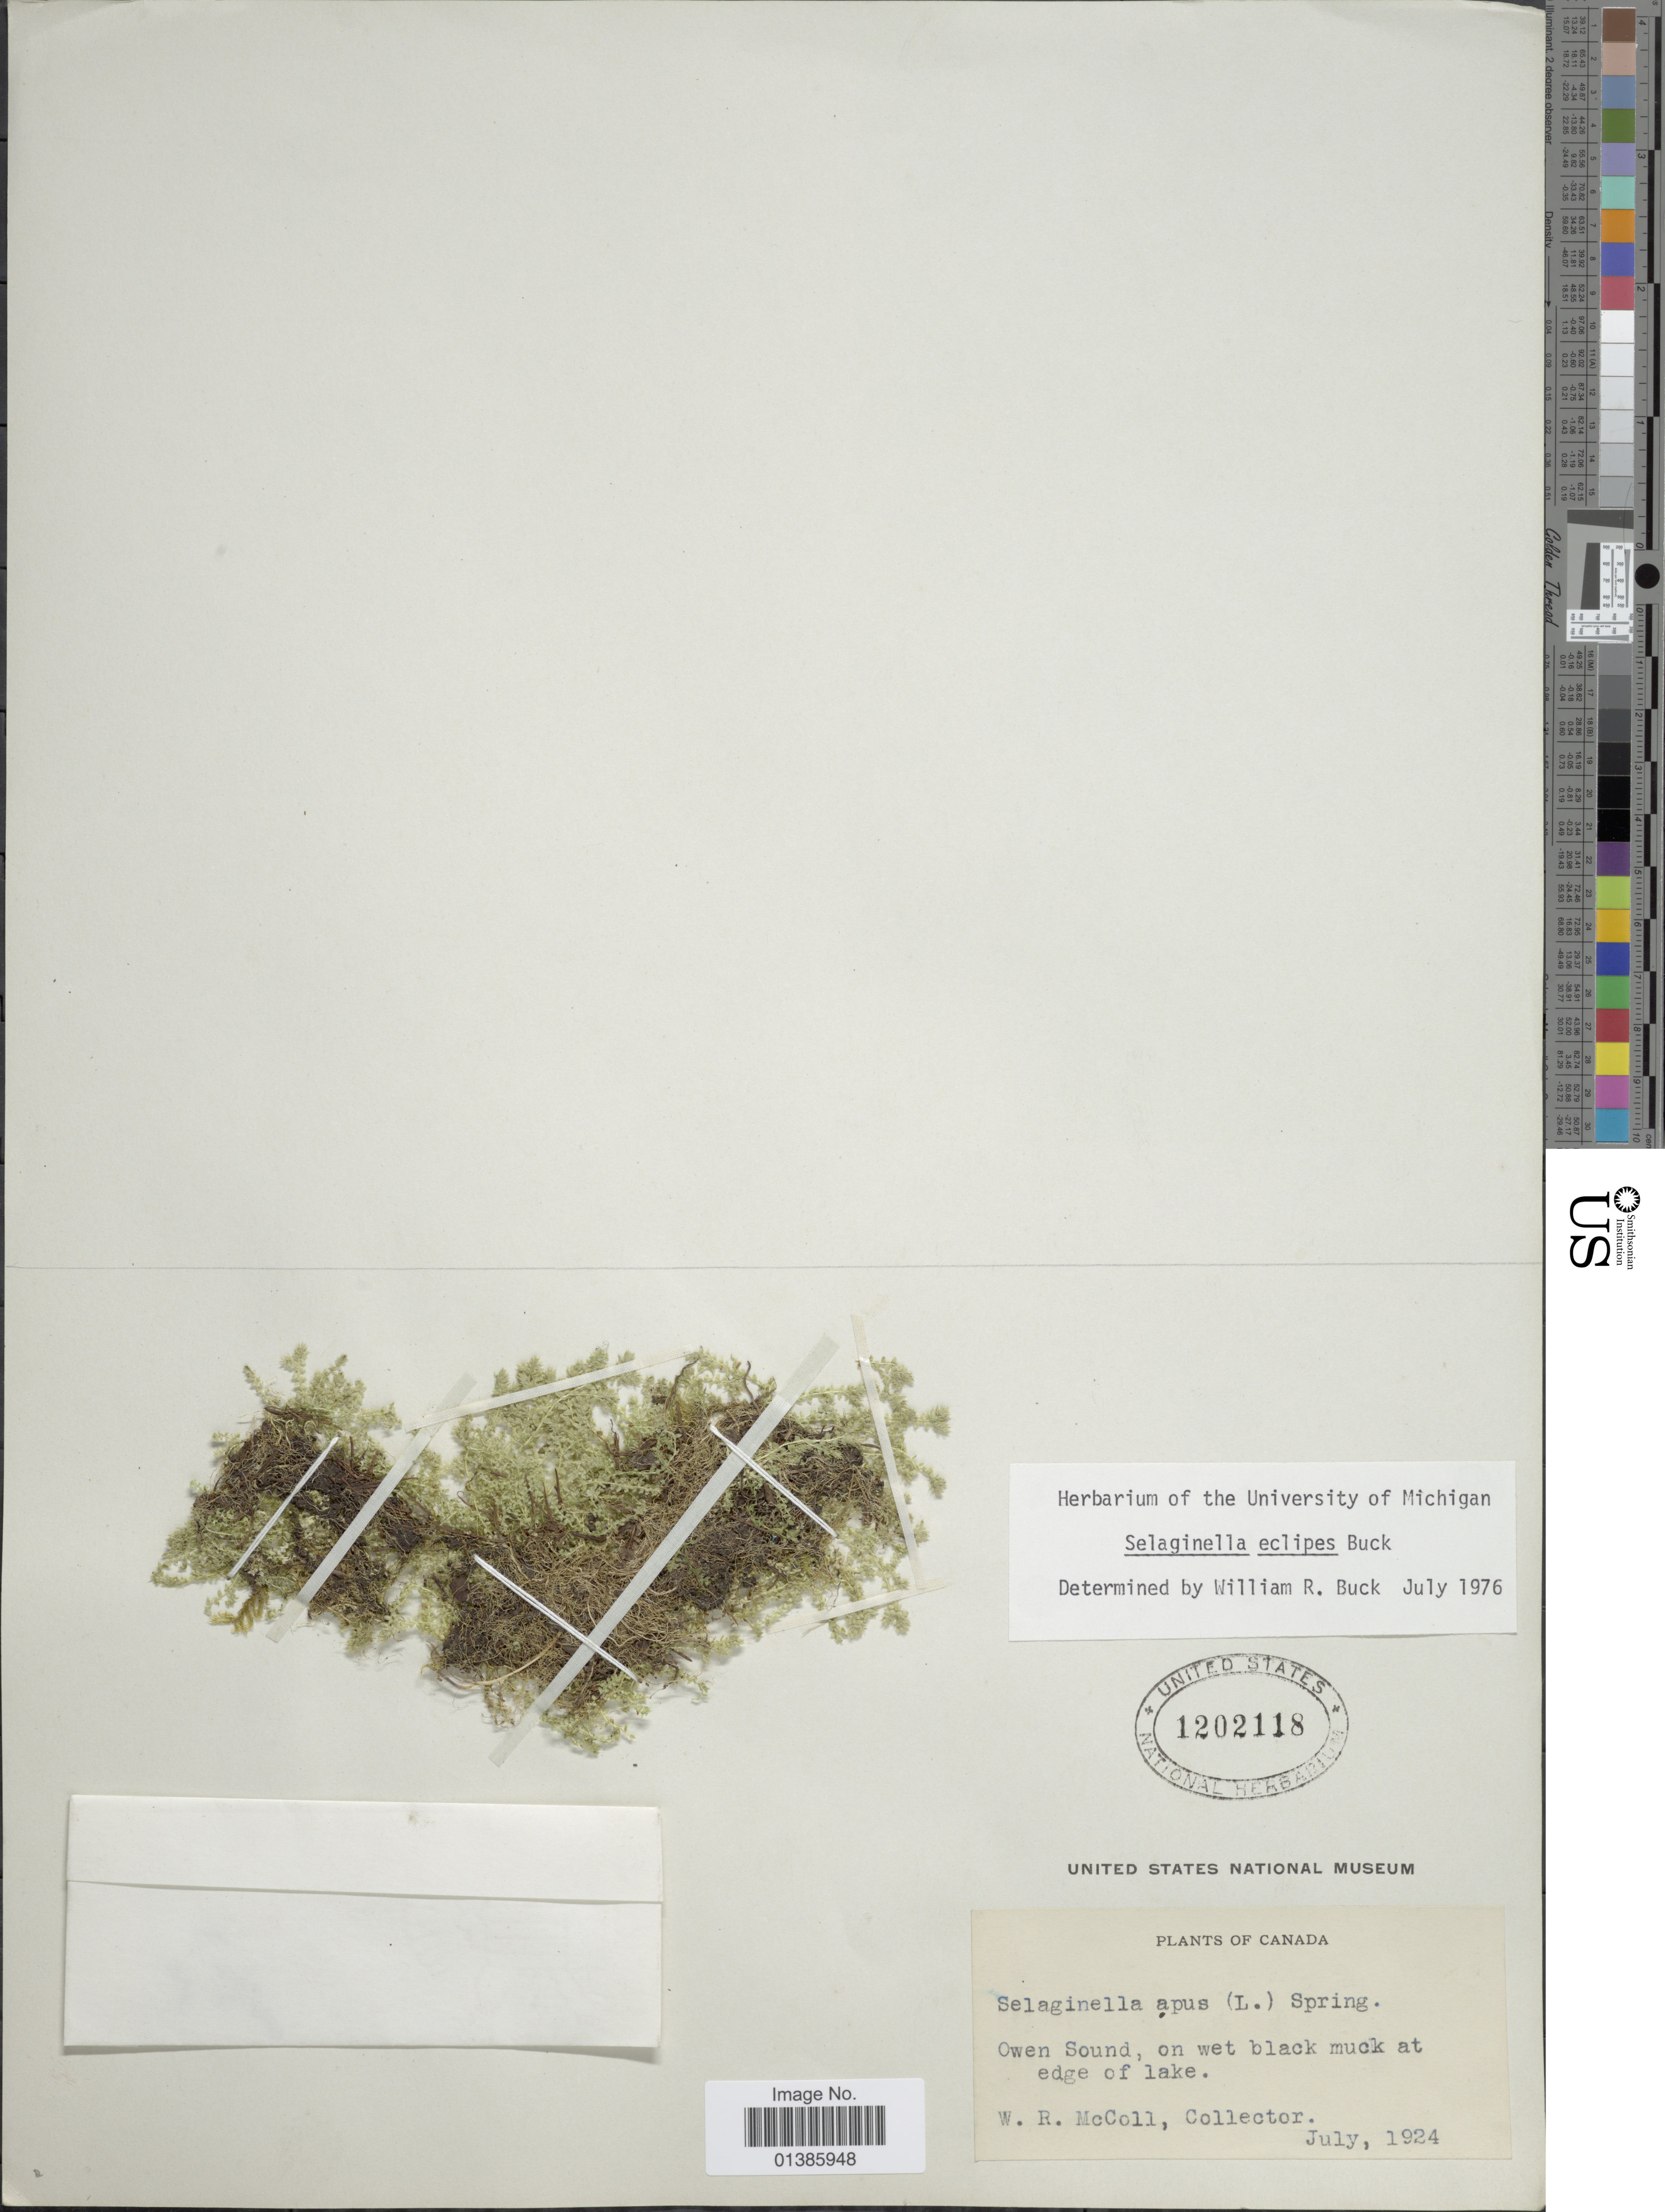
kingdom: Plantae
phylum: Tracheophyta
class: Lycopodiopsida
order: Selaginellales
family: Selaginellaceae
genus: Selaginella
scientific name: Selaginella eclipes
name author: W.R. Buck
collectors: W. McColl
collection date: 1924-07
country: Canada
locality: Owen Sound, on wet black muck at edge of lake.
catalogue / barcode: US 1202118